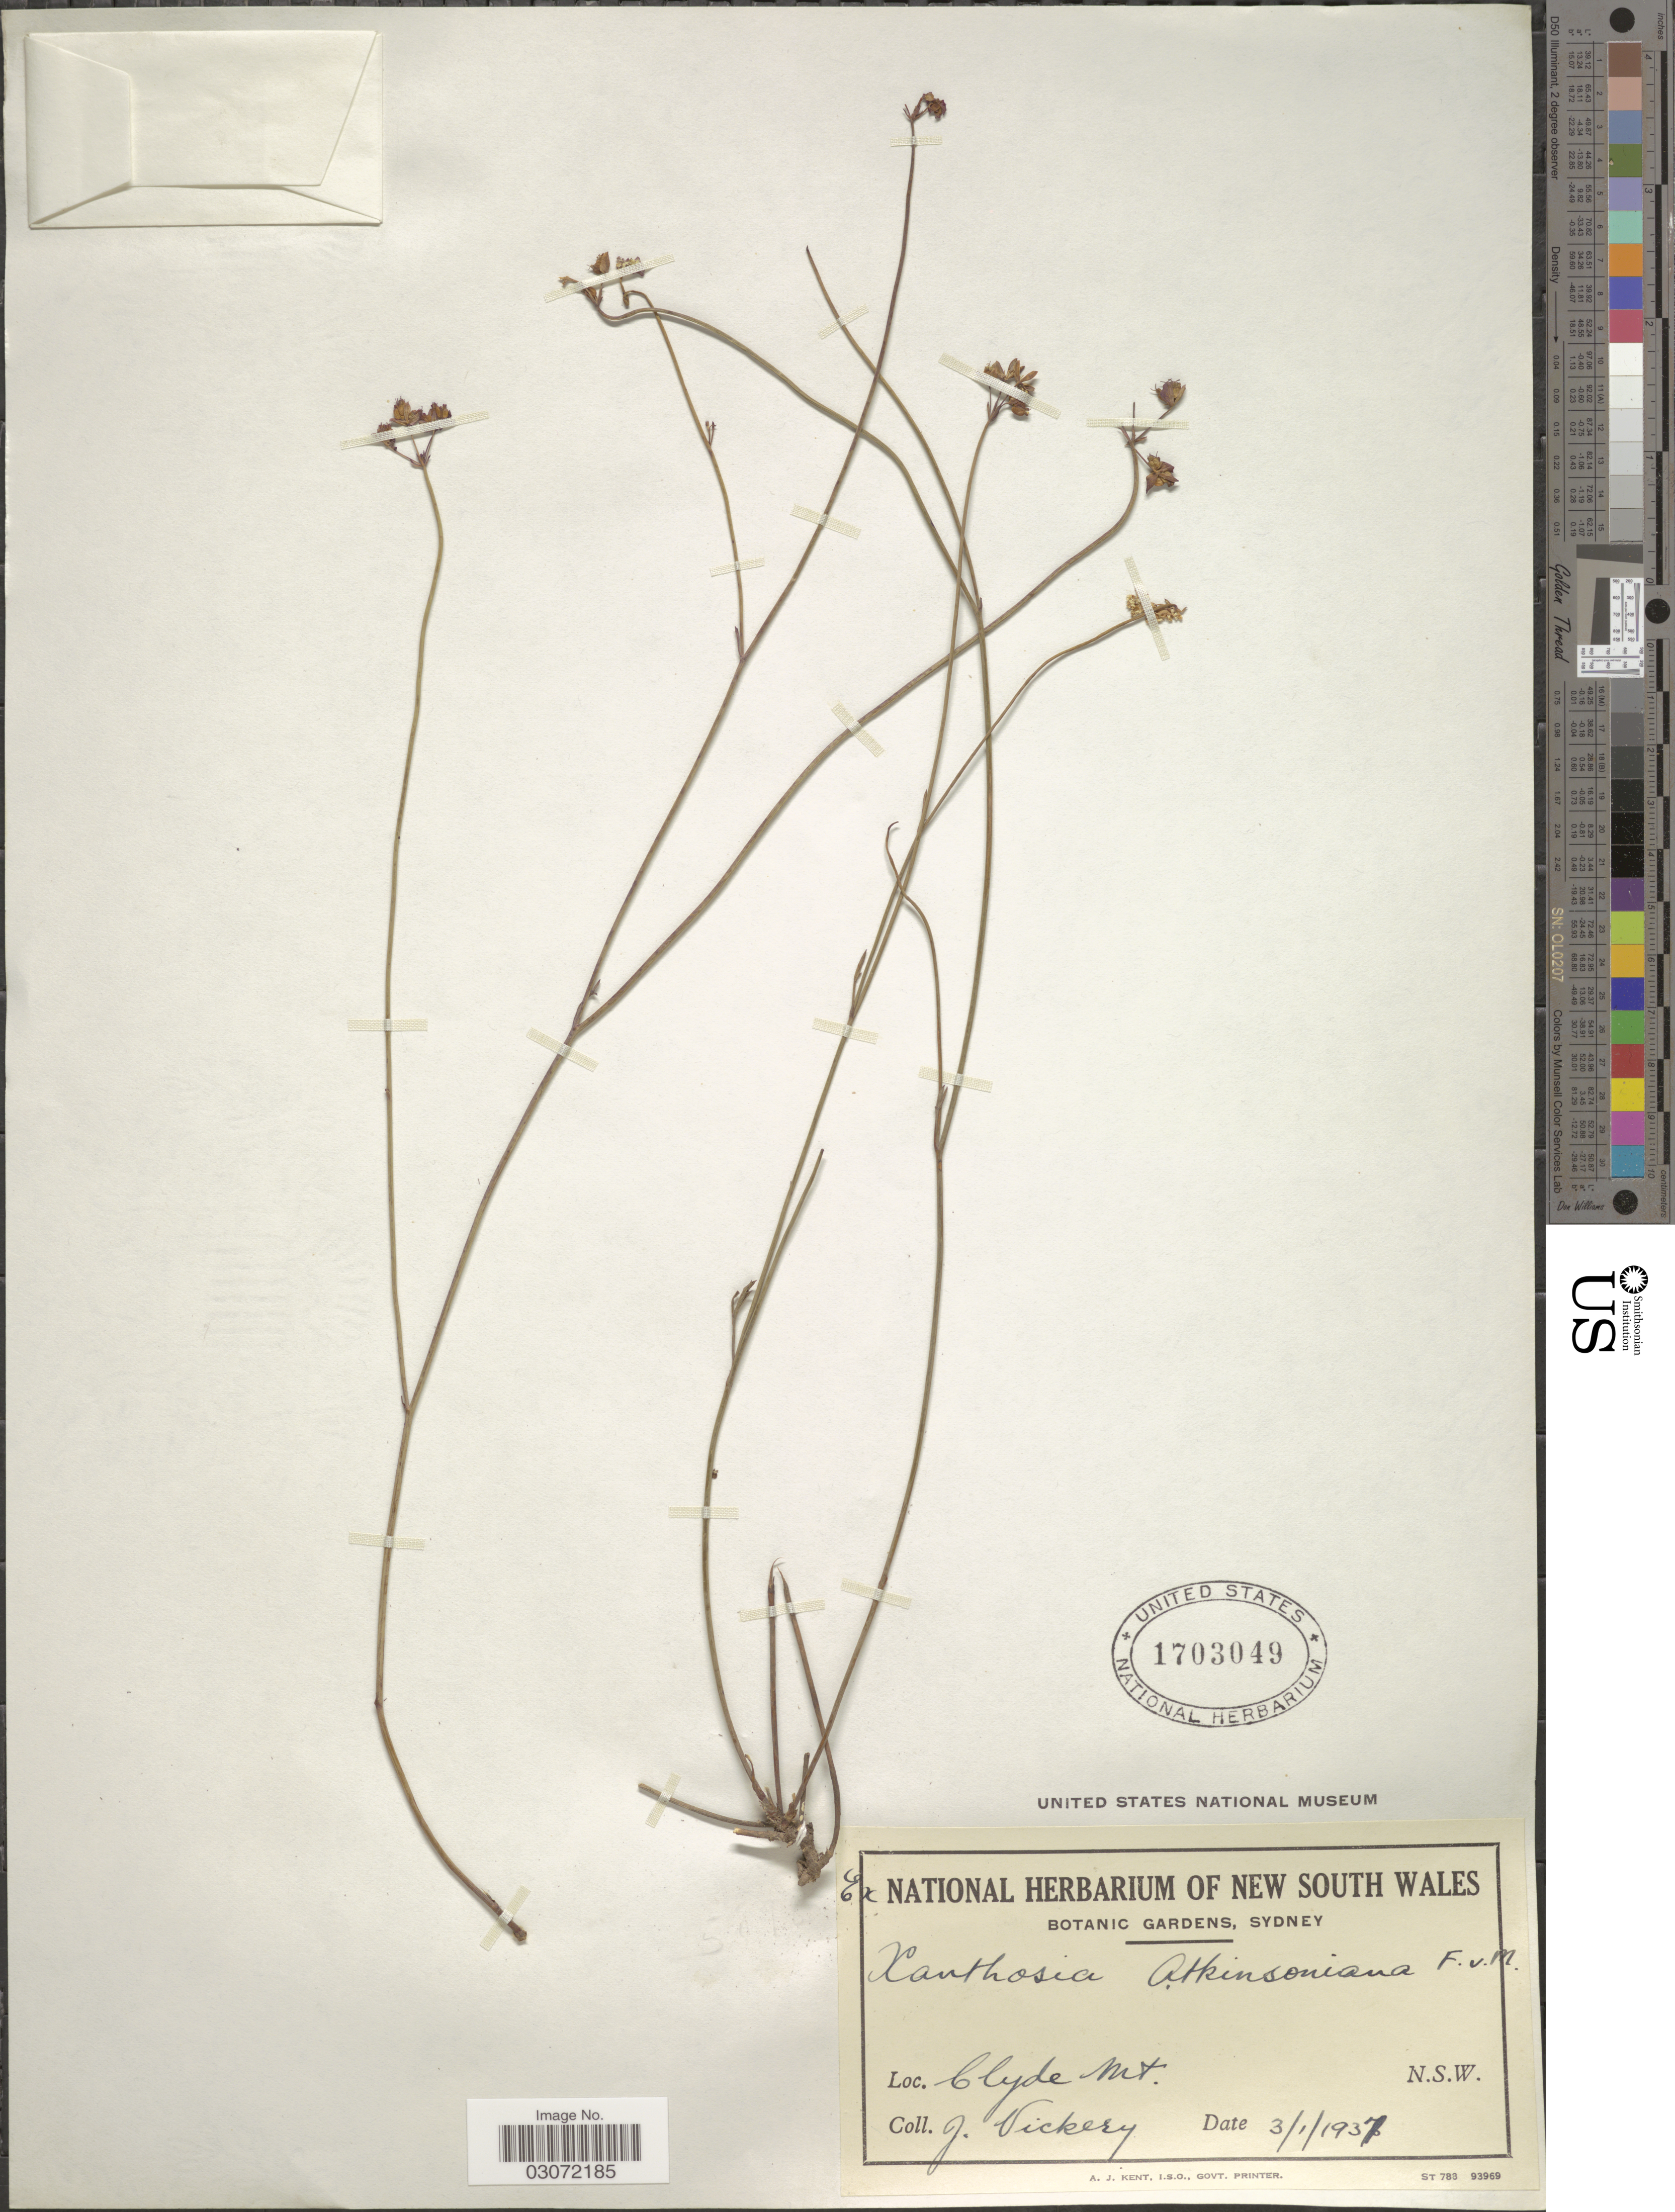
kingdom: Plantae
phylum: Tracheophyta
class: Magnoliopsida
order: Apiales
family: Apiaceae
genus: Xanthosia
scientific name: Xanthosia atkinsoniana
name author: F. Muell.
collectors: J. Vickery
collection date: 1937-01-03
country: Australia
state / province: New South Wales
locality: Clyde Mt.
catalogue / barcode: US 1703049